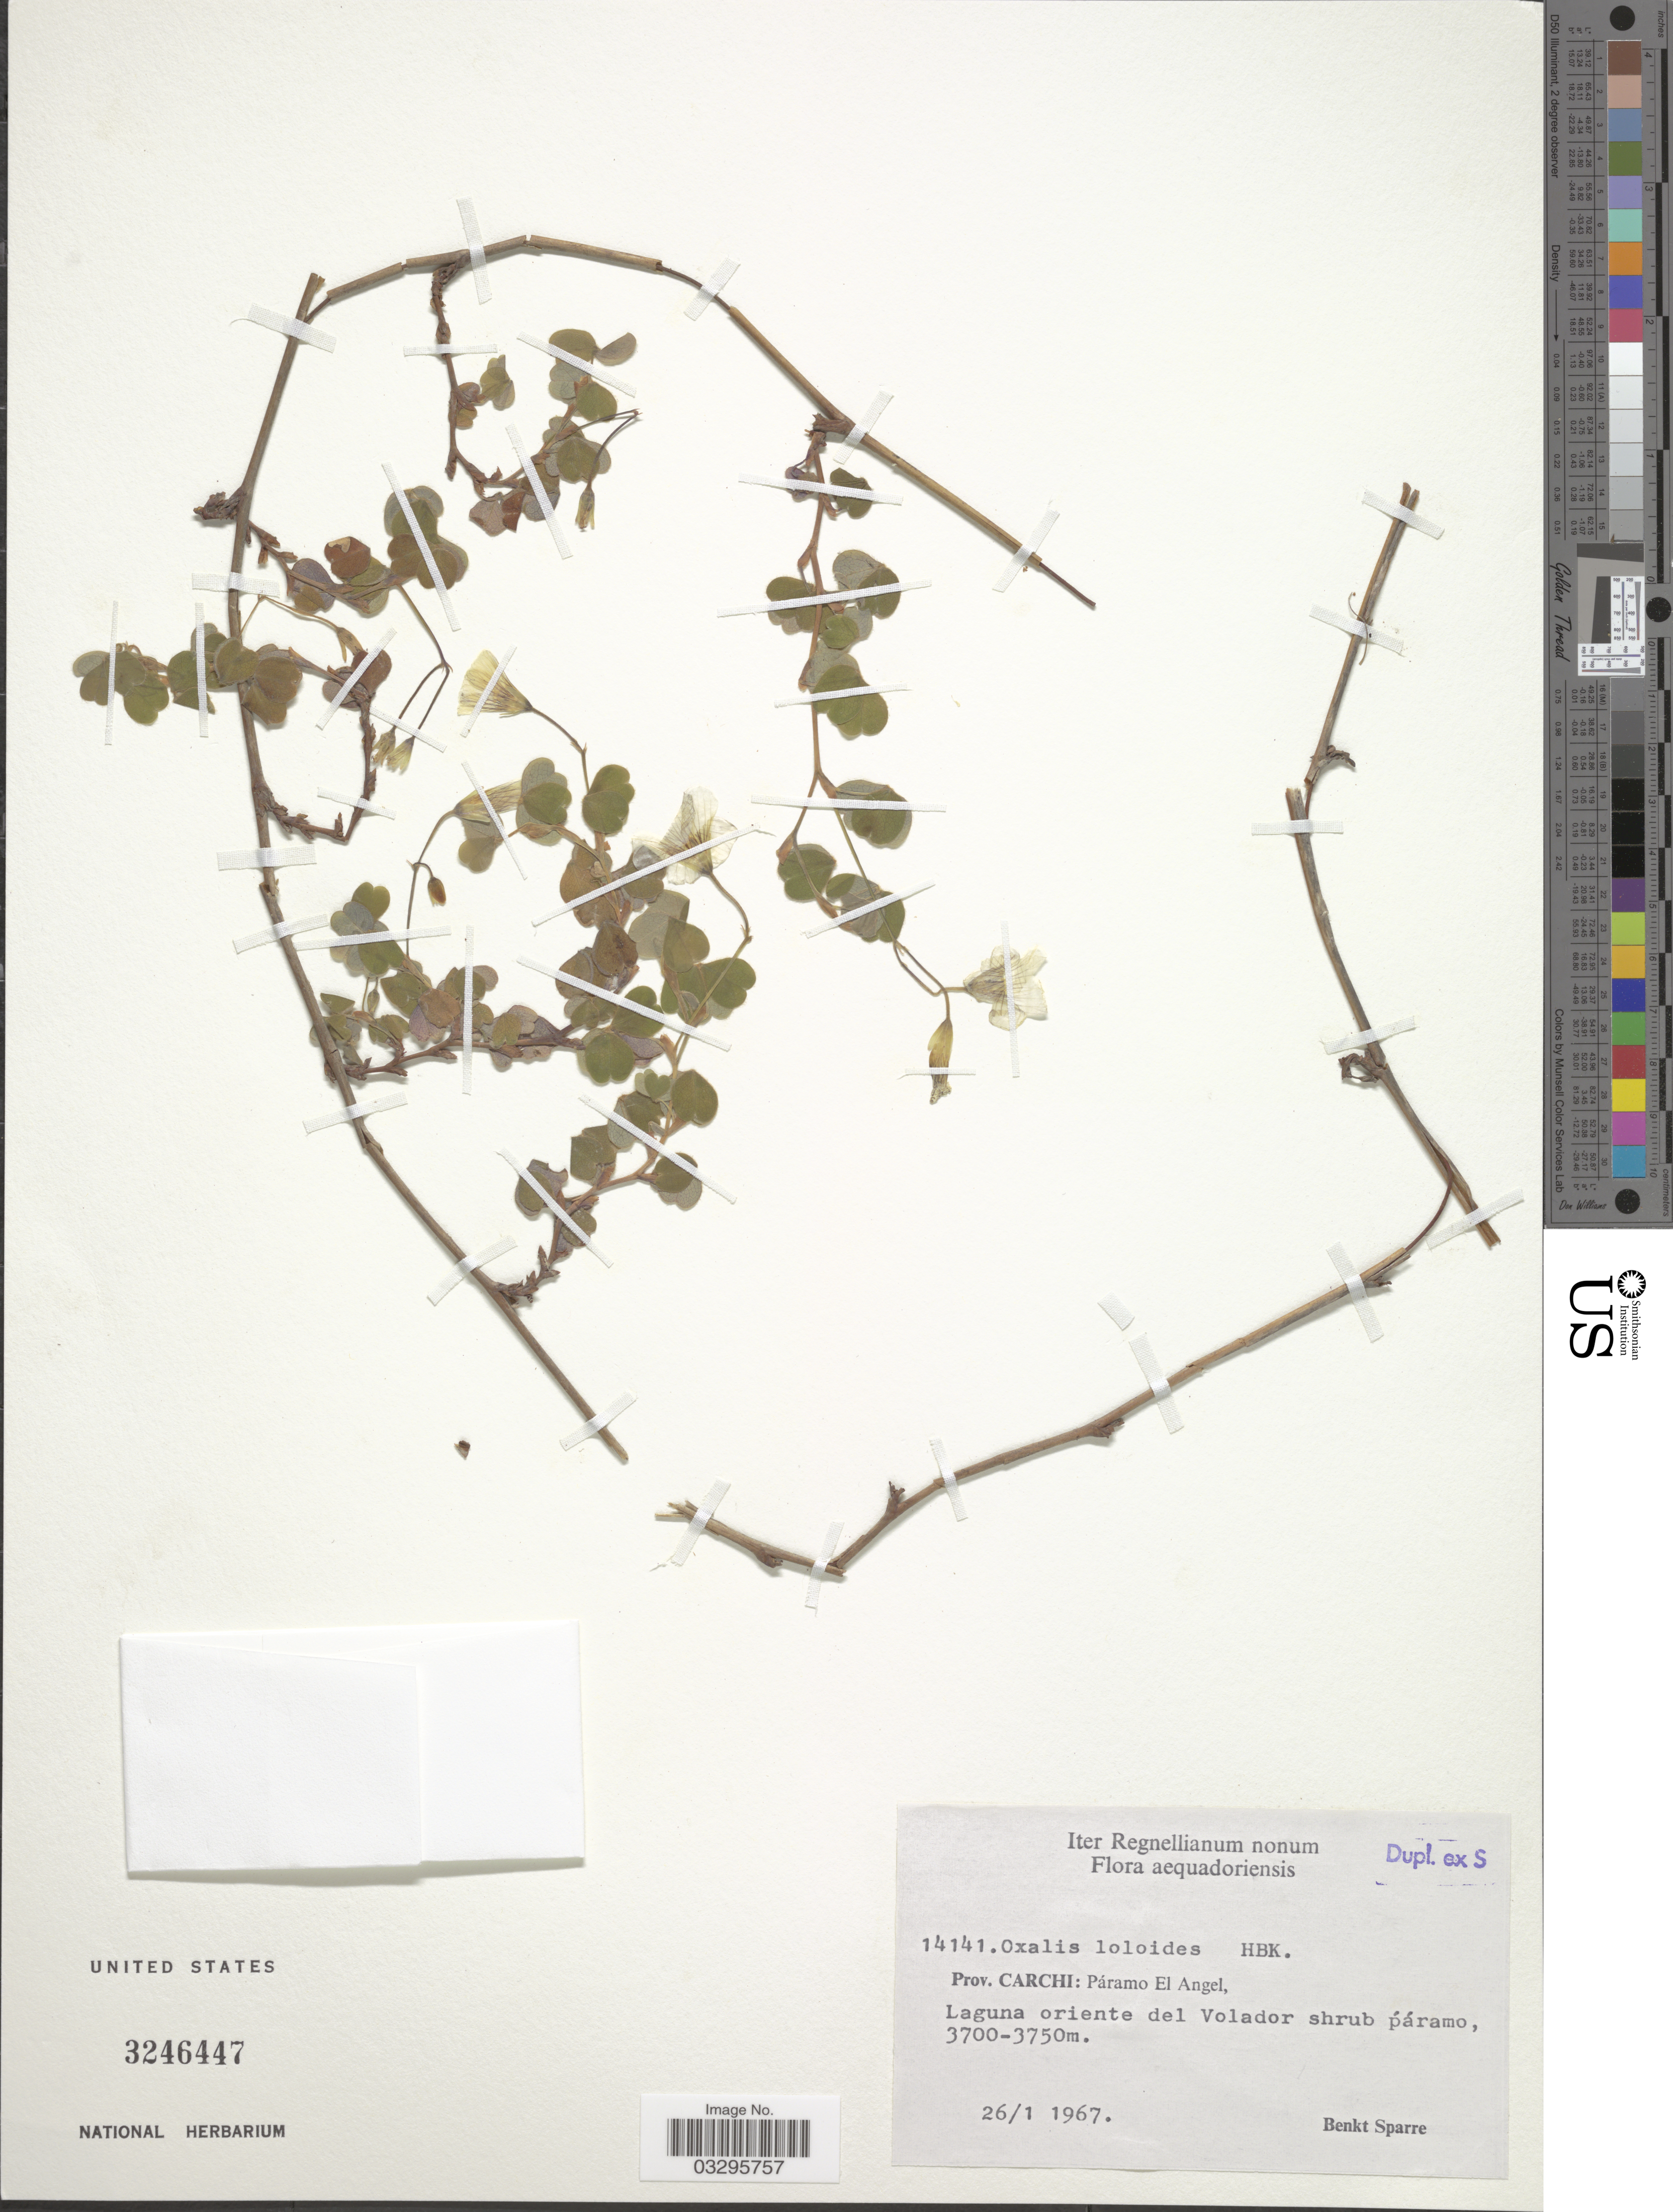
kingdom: Plantae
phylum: Tracheophyta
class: Magnoliopsida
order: Oxalidales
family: Oxalidaceae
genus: Oxalis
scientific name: Oxalis lotoides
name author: Kunth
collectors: B. Sparre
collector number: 14141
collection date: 1967-01-26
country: Ecuador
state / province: Carchi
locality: Páramo El Angel, Laguna oriente del Volador shrub páramo.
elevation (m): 3700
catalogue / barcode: US 3246447